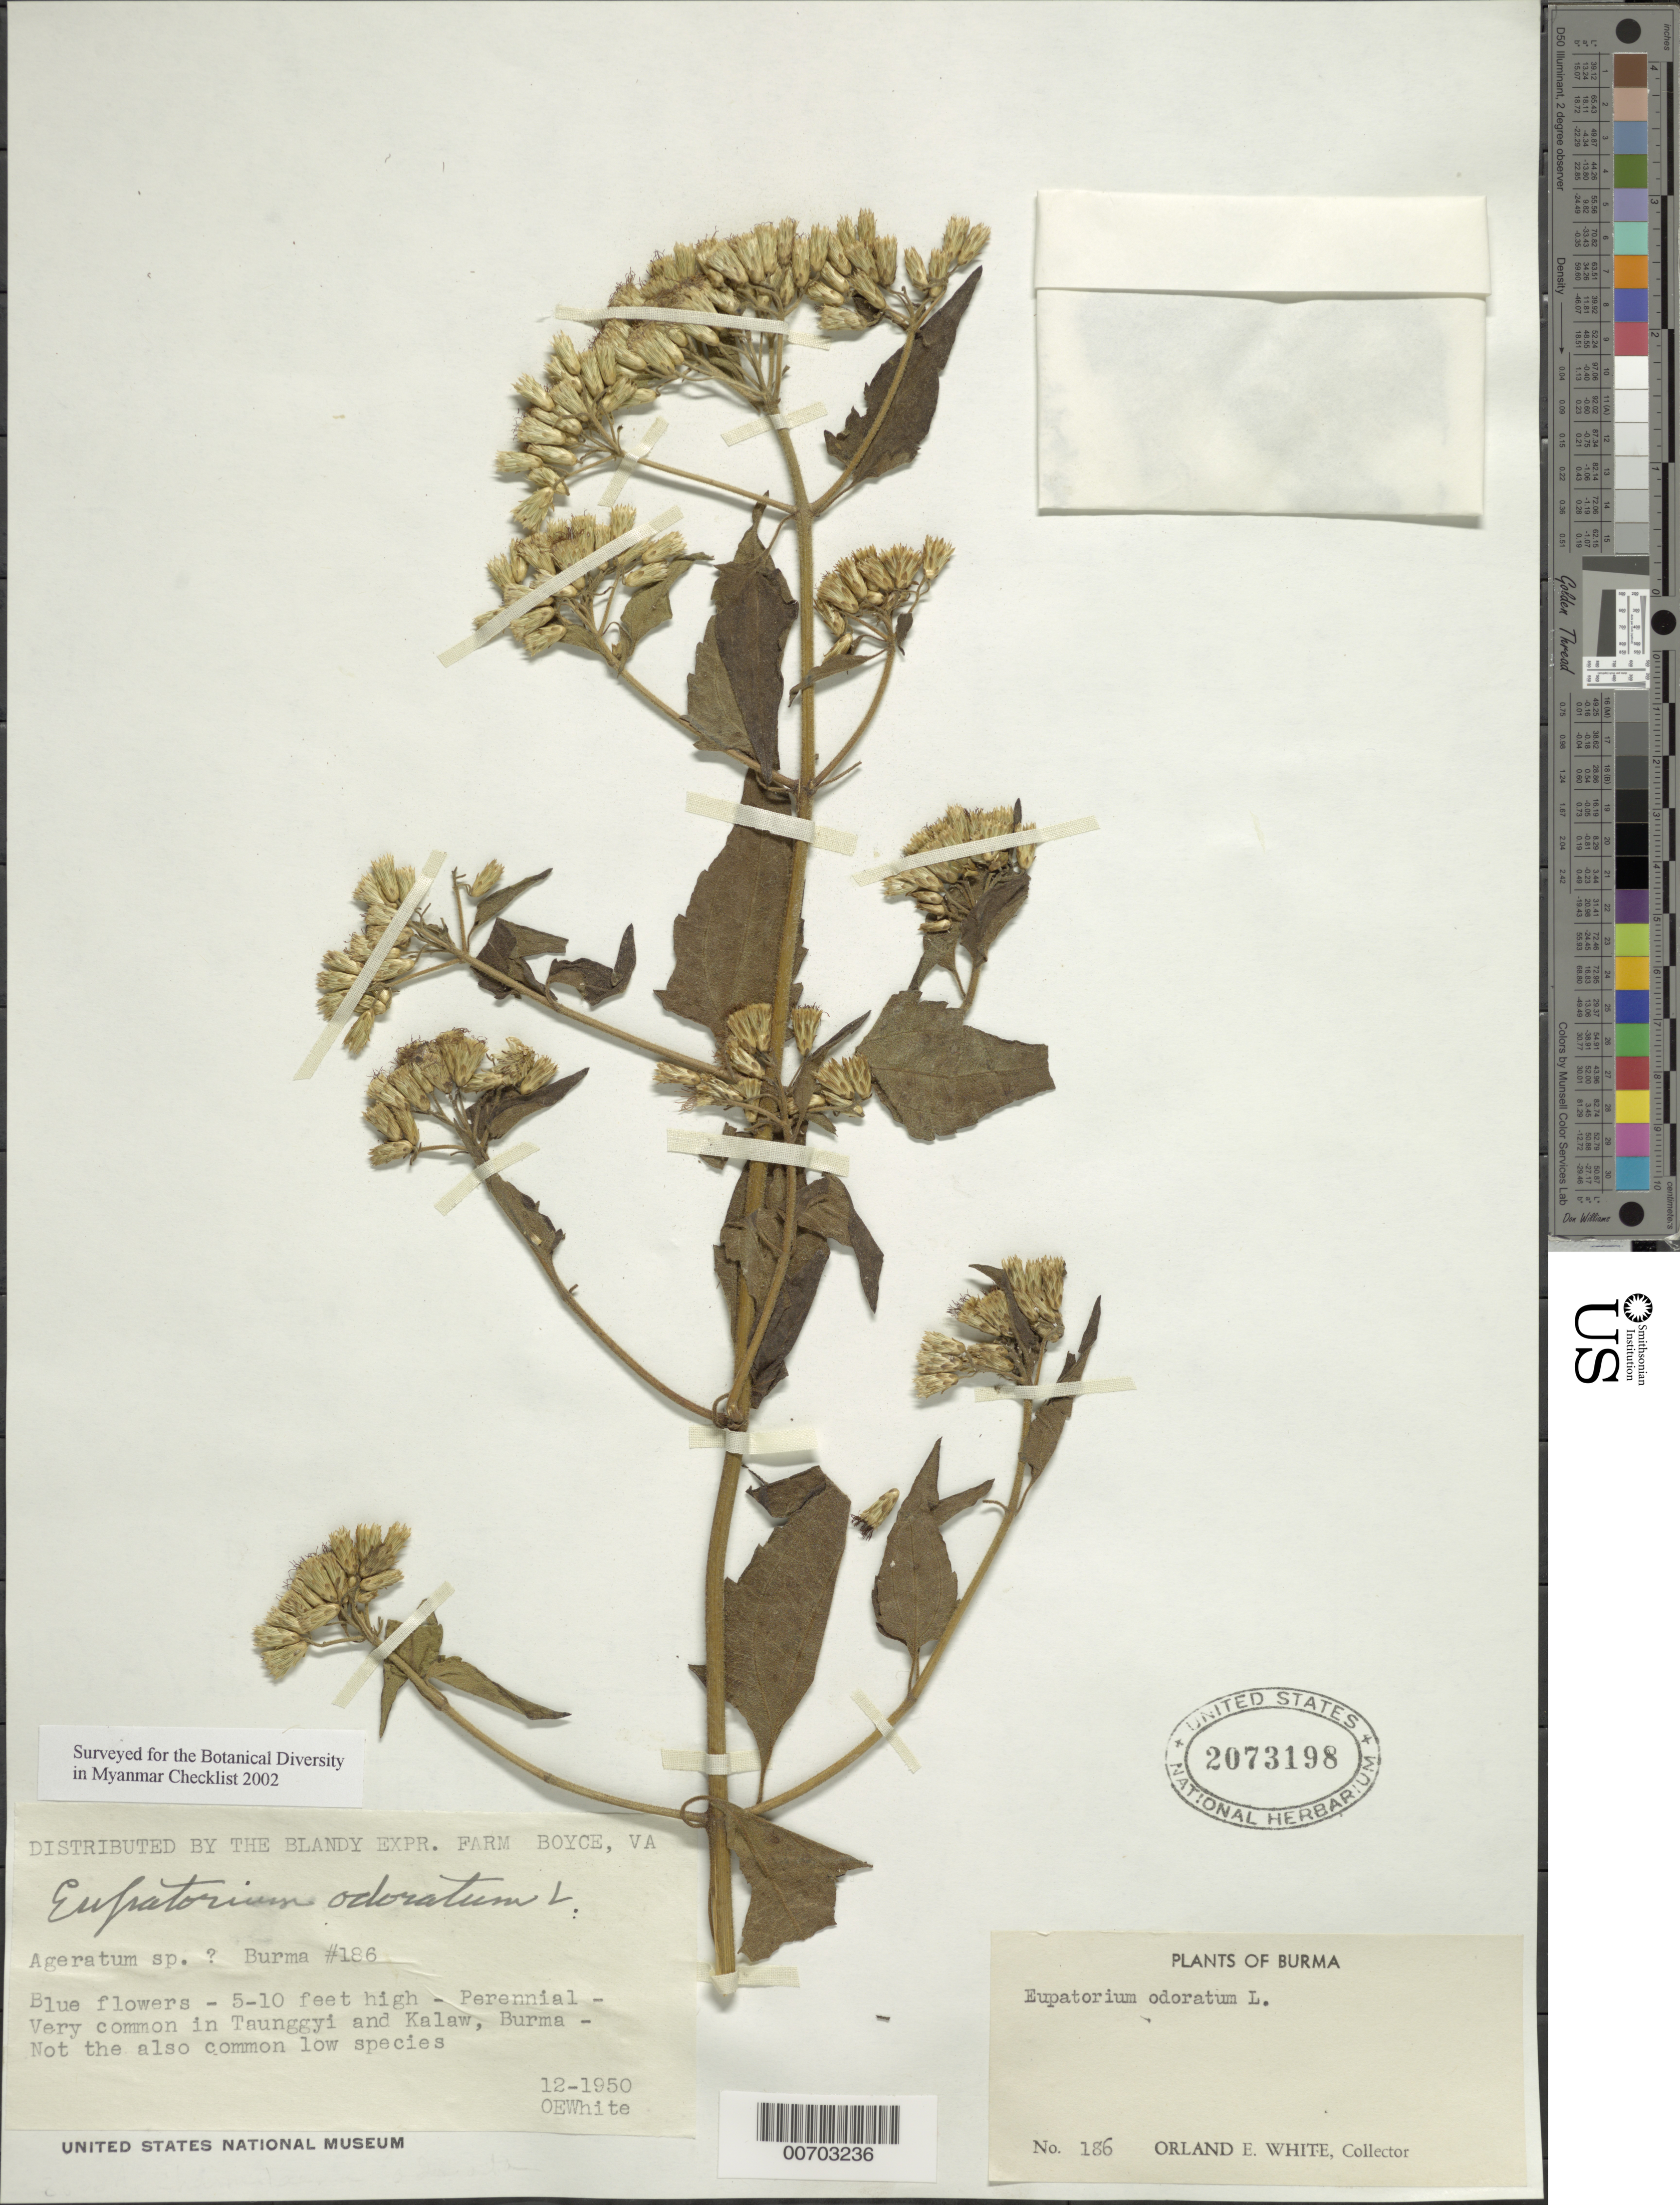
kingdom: Plantae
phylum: Tracheophyta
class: Magnoliopsida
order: Asterales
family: Asteraceae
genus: Chromolaena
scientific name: Chromolaena odorata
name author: (L.) R.M. King & H. Rob.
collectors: O. E. White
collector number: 186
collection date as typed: Dec 1950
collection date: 1950-12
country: Myanmar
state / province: Mandalay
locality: Taunggyi, Kalaw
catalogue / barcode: US 2073198